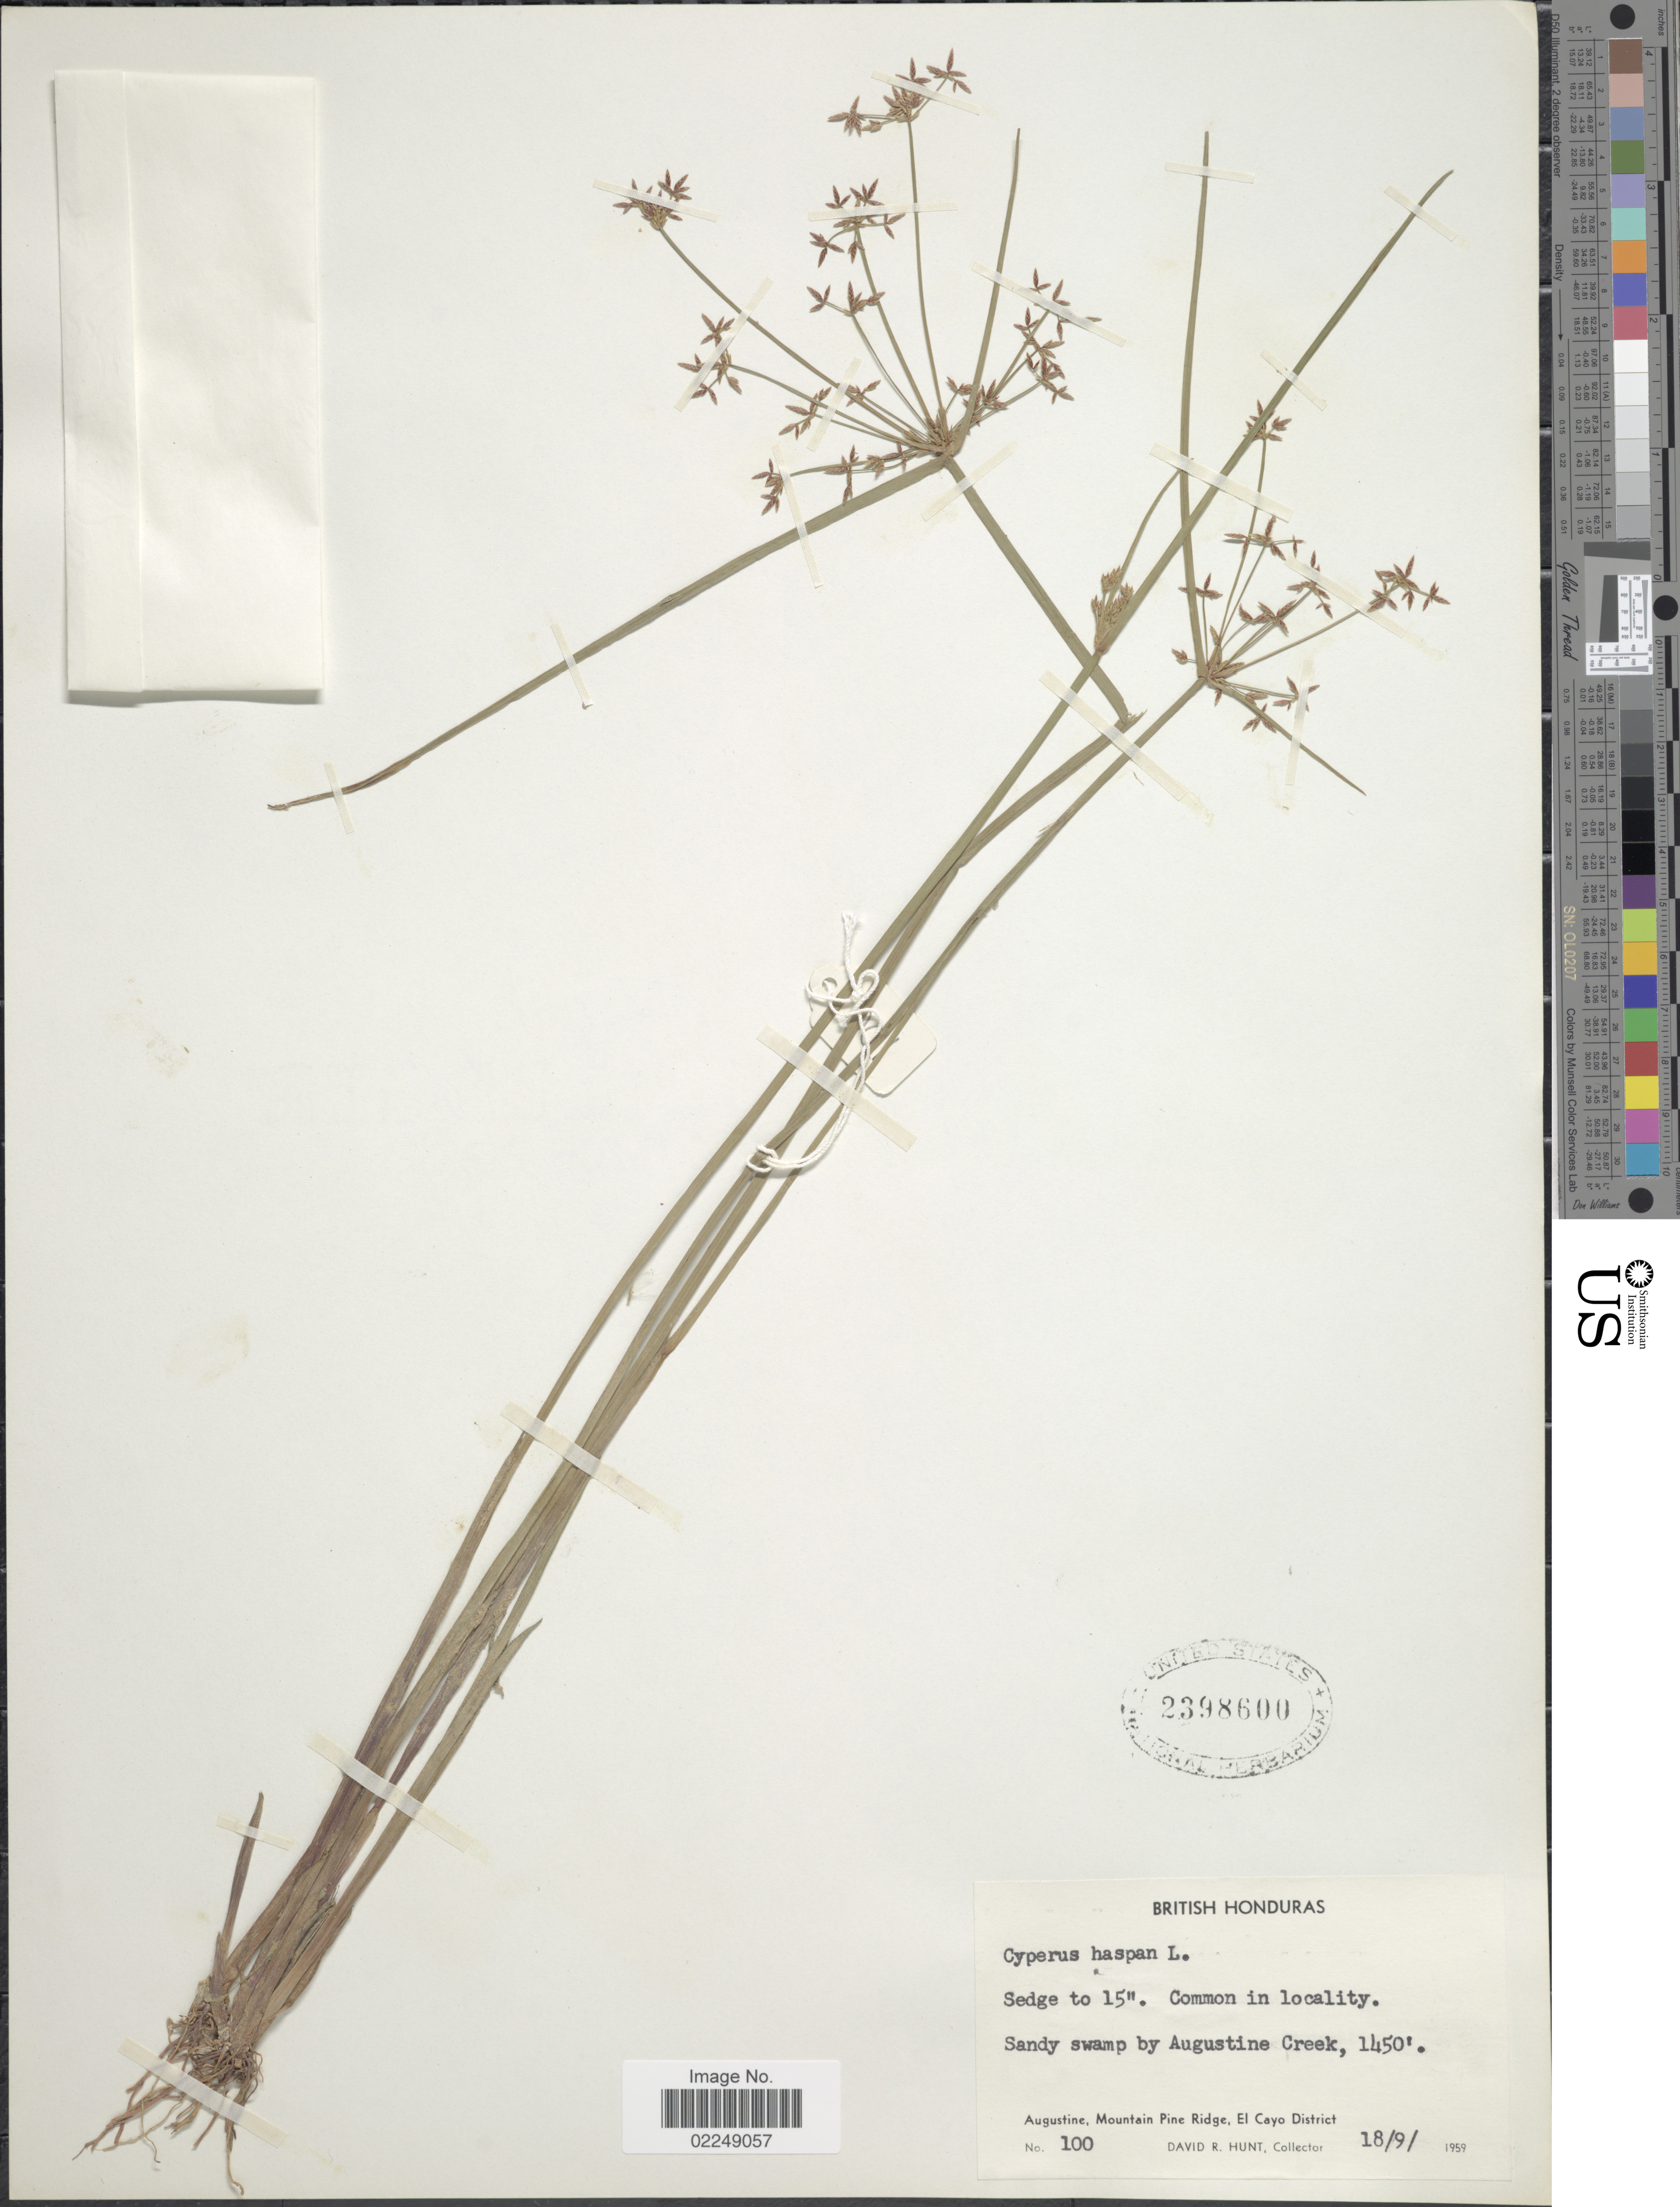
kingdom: Plantae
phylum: Tracheophyta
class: Liliopsida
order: Poales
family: Cyperaceae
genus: Cyperus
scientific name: Cyperus haspan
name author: L.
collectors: D. R. Hunt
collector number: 100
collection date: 1959-09-18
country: Belize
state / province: Cayo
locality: Augustine Creek, Augustine, Mountain Pine Ridge, El Cayo District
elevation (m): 442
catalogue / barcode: US 2398600